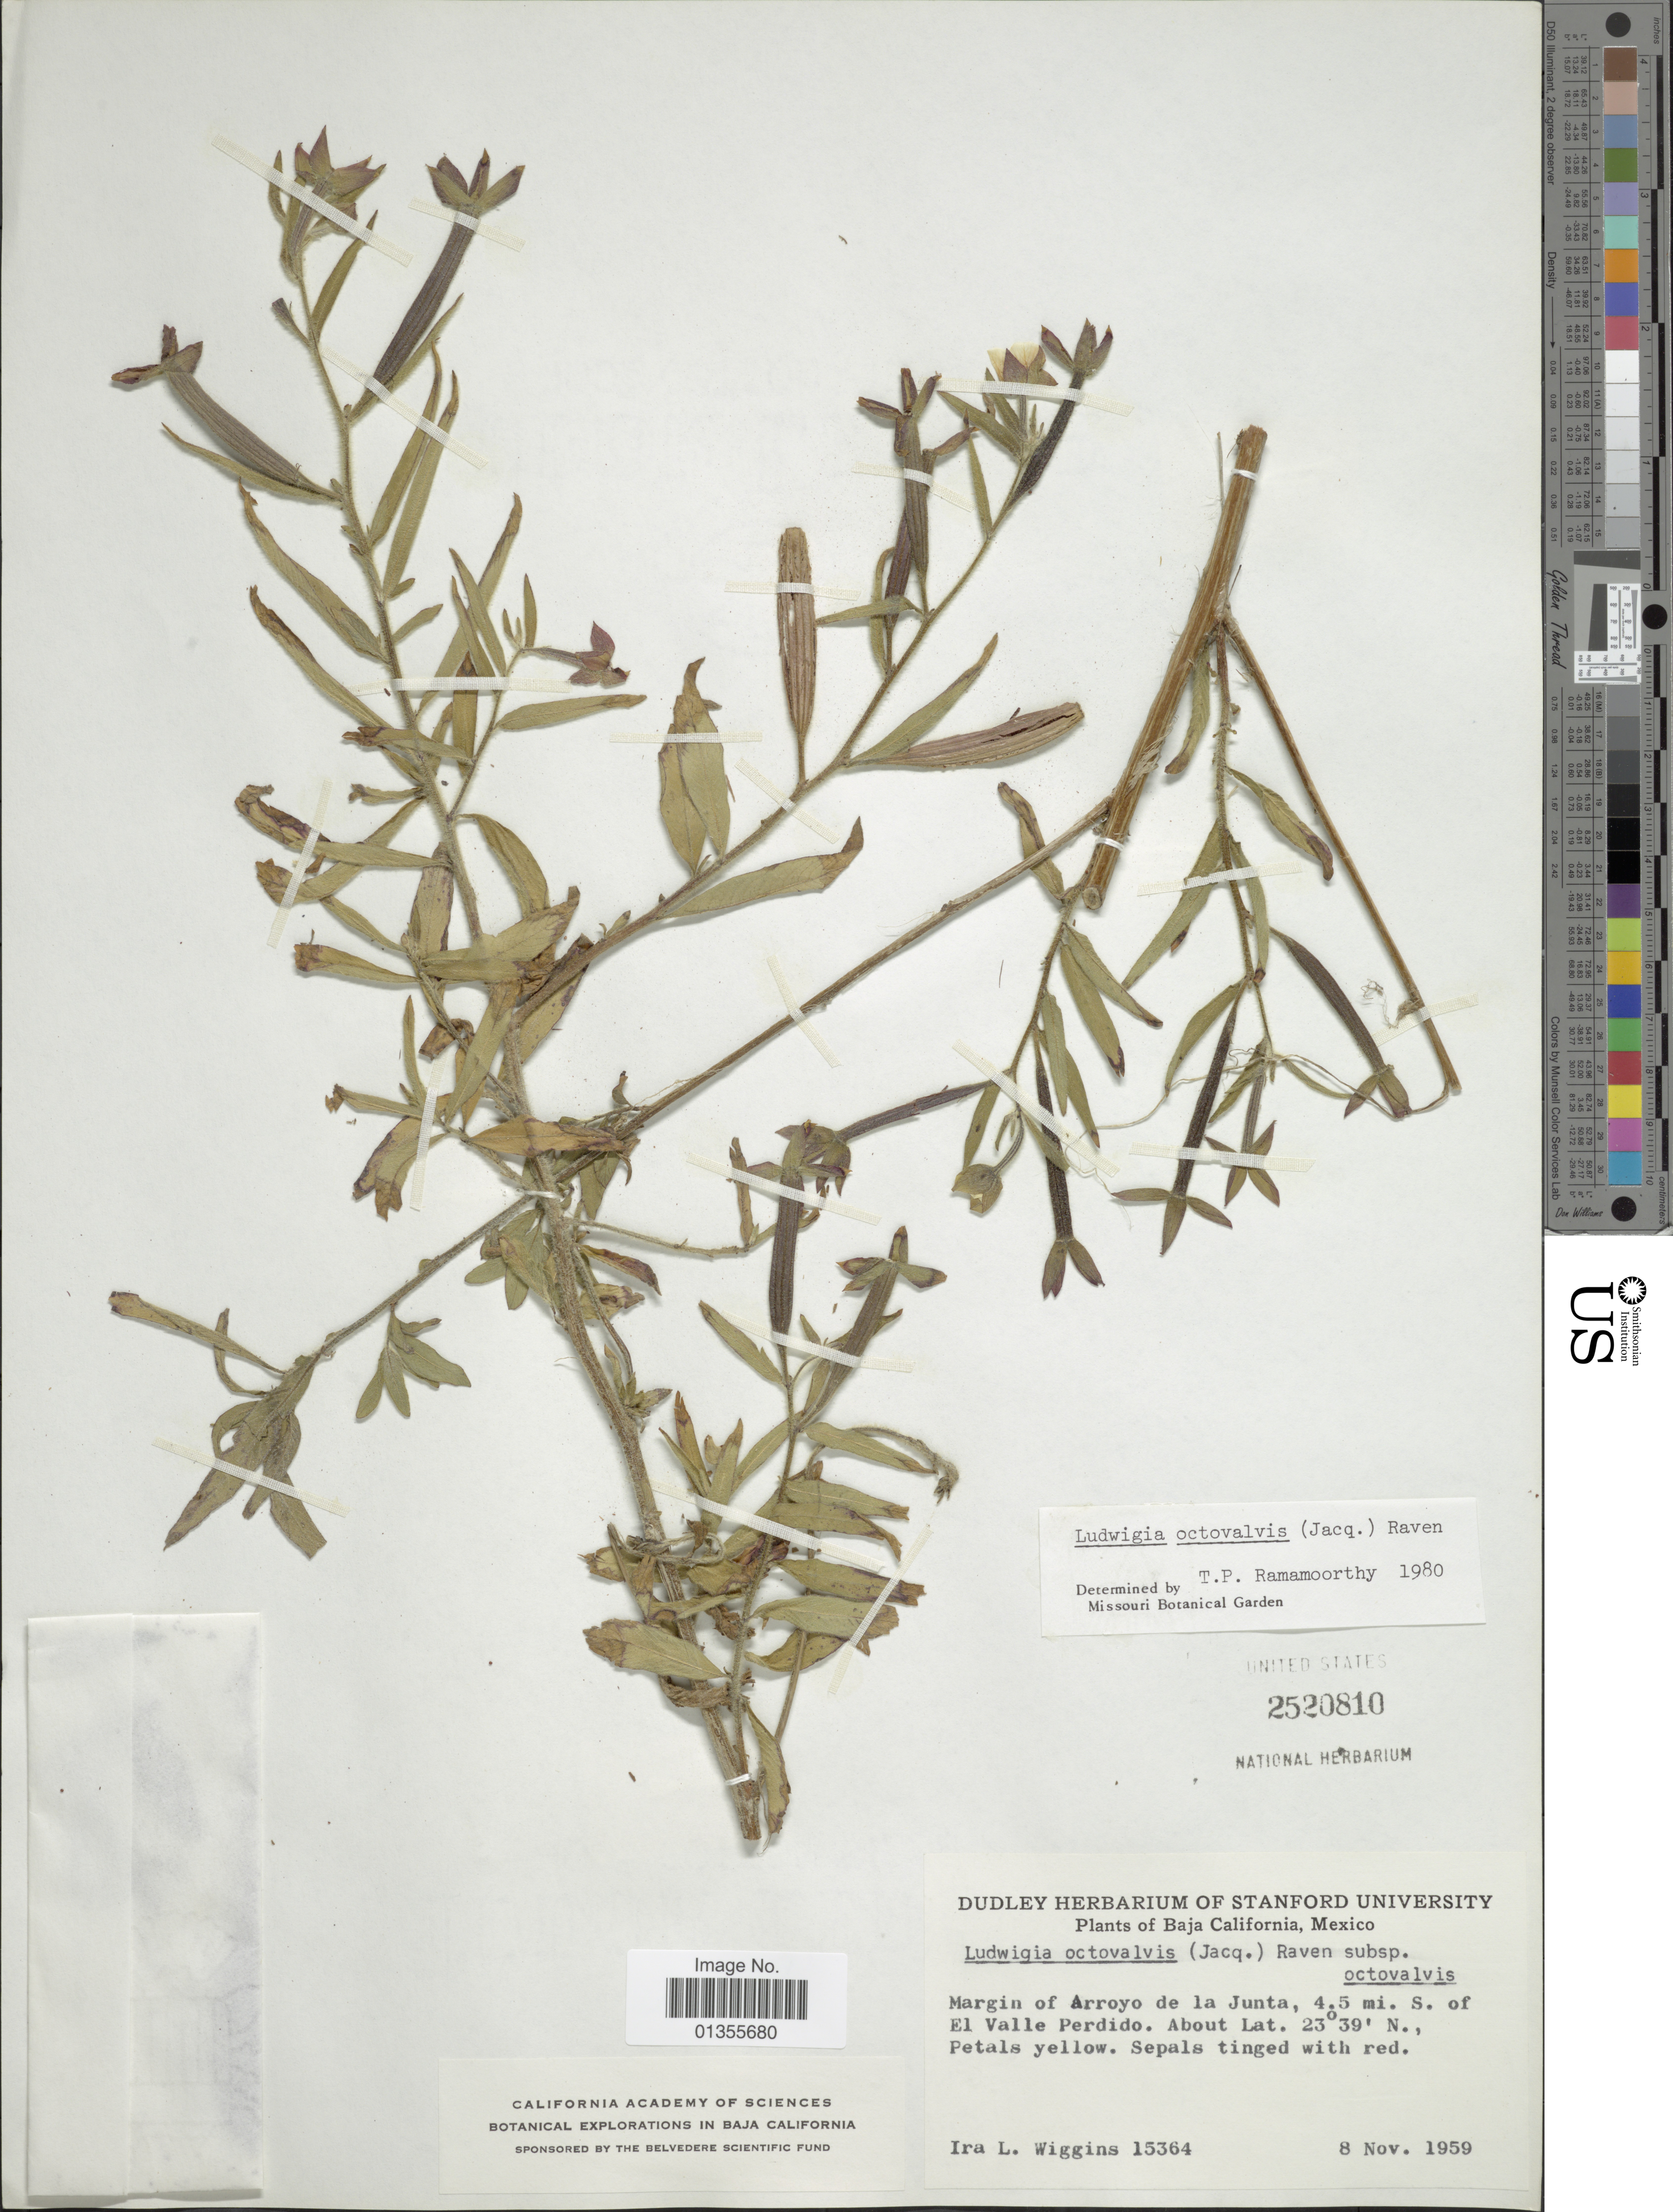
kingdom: Plantae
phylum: Tracheophyta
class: Magnoliopsida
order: Myrtales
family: Onagraceae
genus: Ludwigia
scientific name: Ludwigia octovalvis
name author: (Jacq.) P.H. Raven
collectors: I. L. Wiggins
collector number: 15364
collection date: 1959-11-08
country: Mexico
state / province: Baja California Sur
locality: Margin of Arroyo de la Junta, 4.5 mi. S. of El Valle Perdido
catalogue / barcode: US 2520810